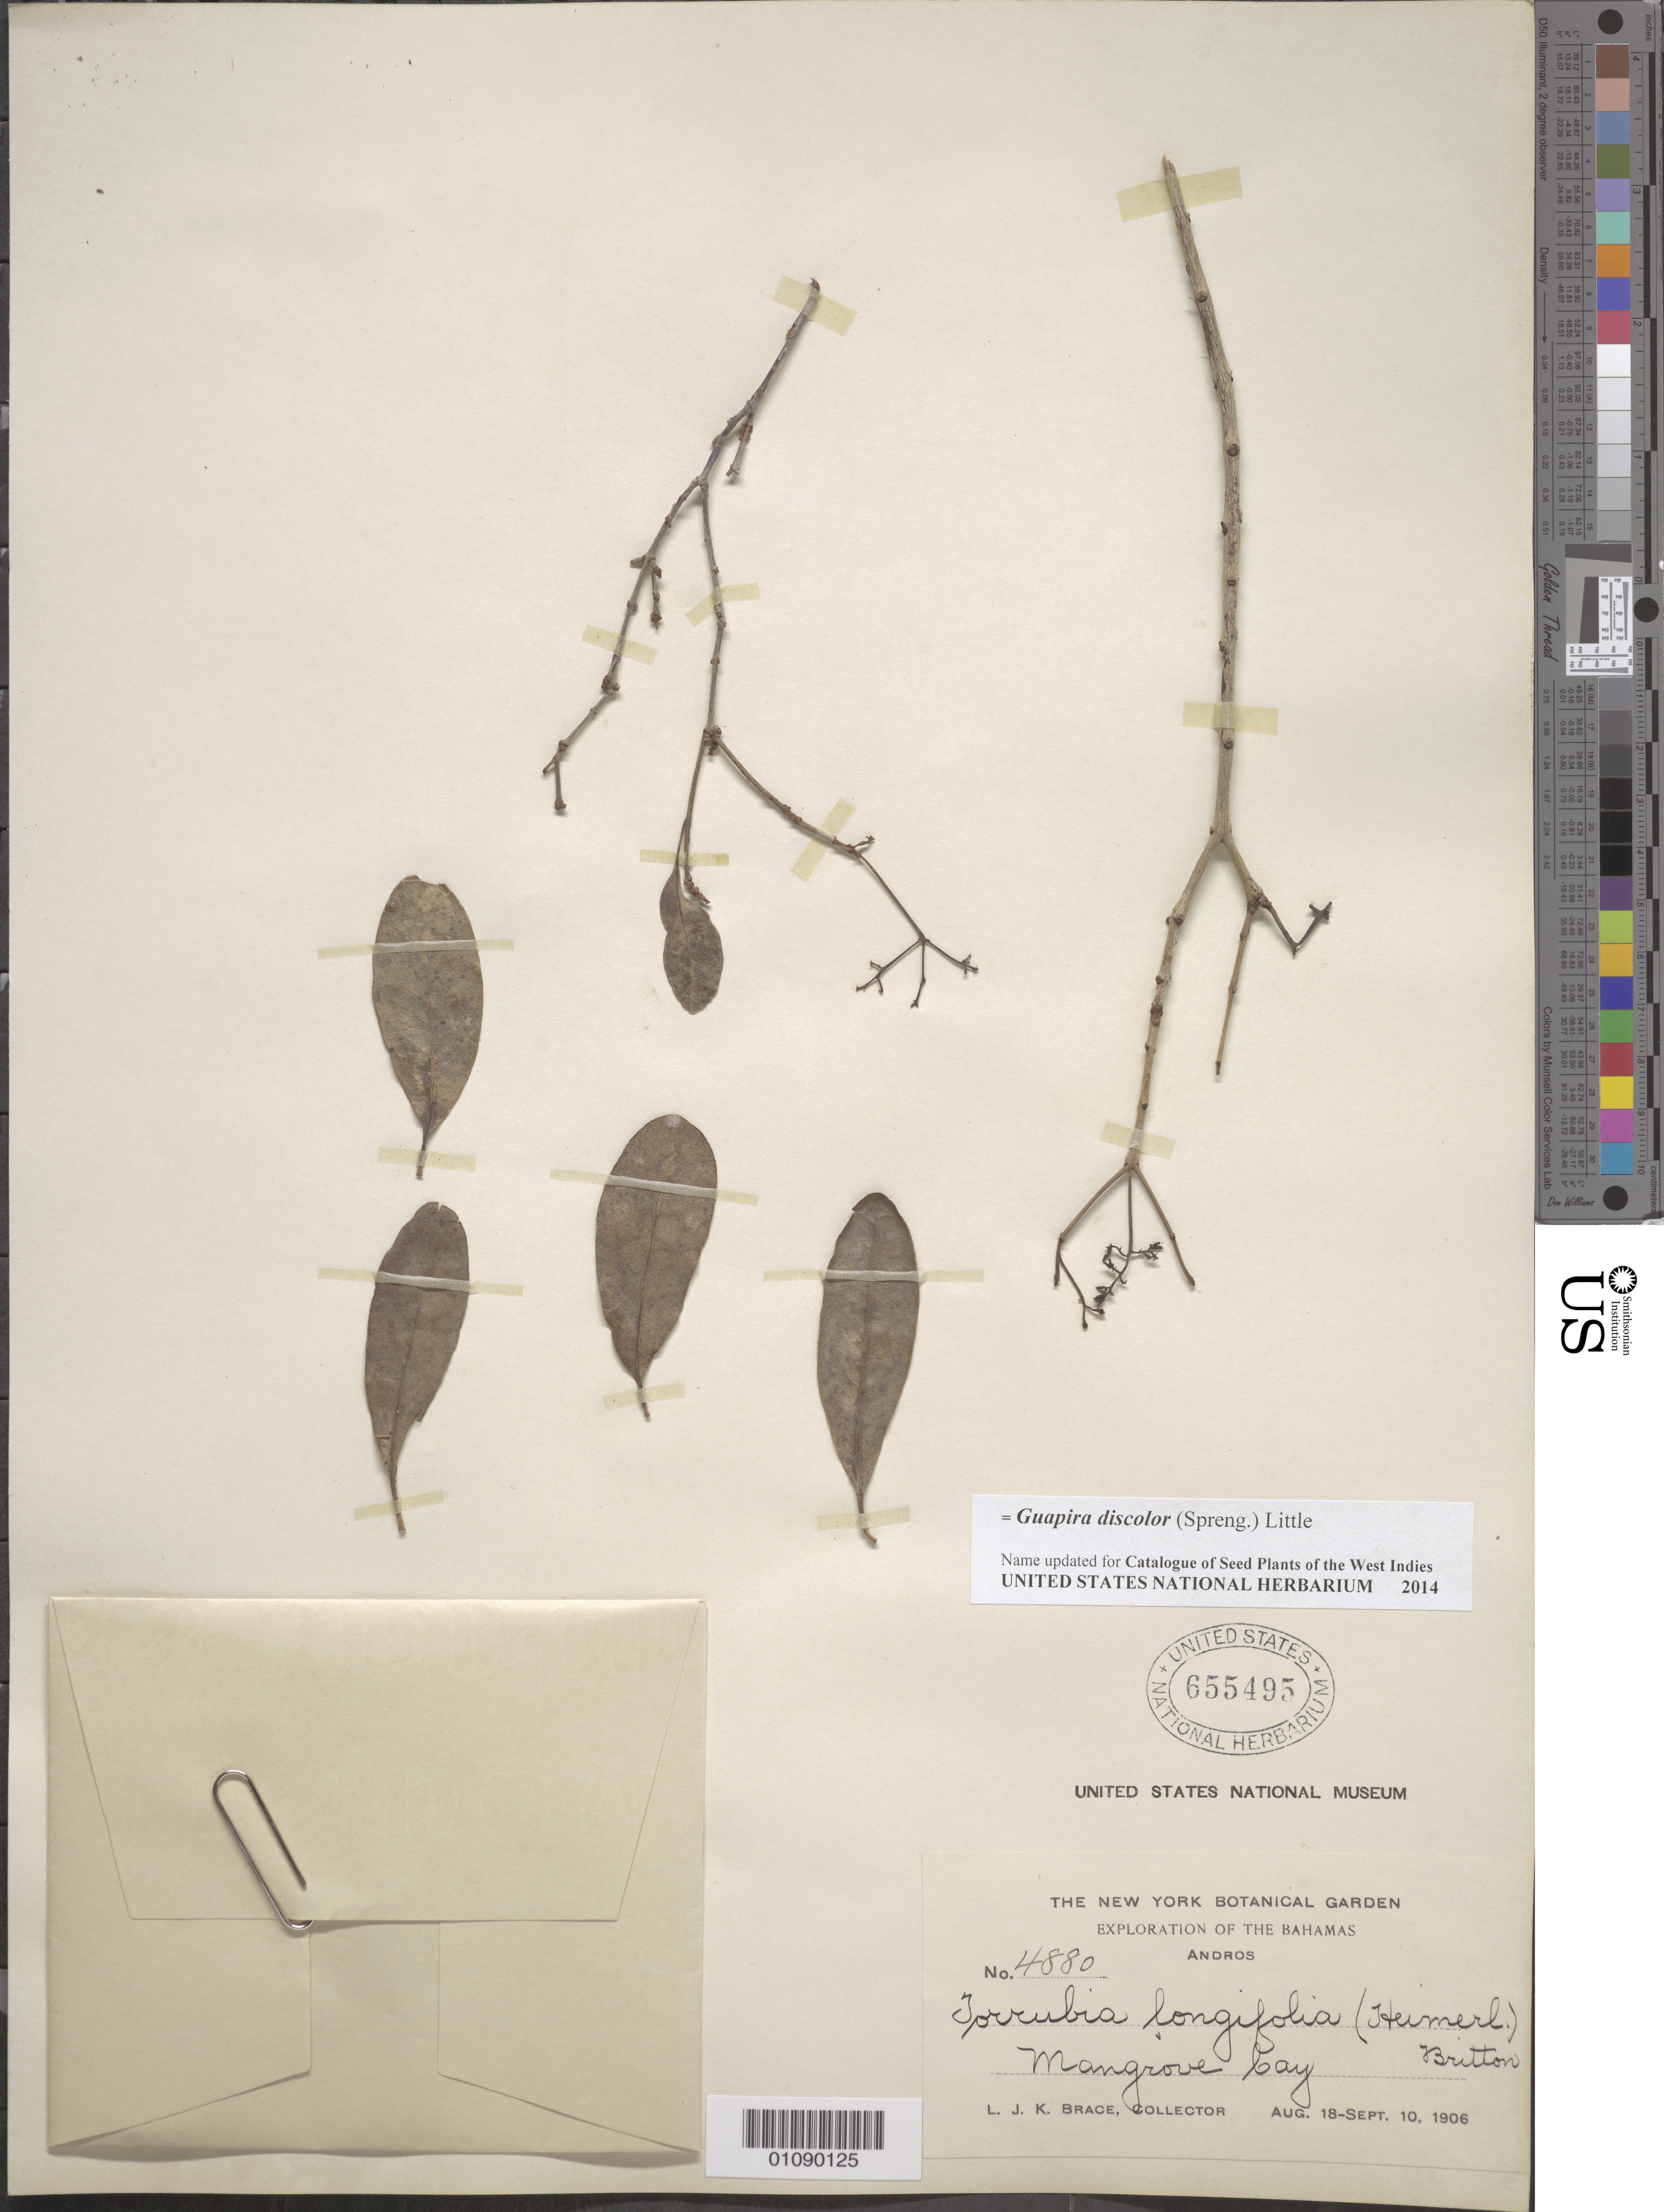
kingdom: Plantae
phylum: Tracheophyta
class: Magnoliopsida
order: Caryophyllales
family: Nyctaginaceae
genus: Guapira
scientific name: Guapira discolor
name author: (Spreng.) Little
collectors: L. J. K. Brace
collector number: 4880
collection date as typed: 18 Aug 1906 to 10 Sep 1906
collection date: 1906-08-18/1906-09-10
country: Bahamas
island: Andros I.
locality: Mangrove Cay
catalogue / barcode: US 655495